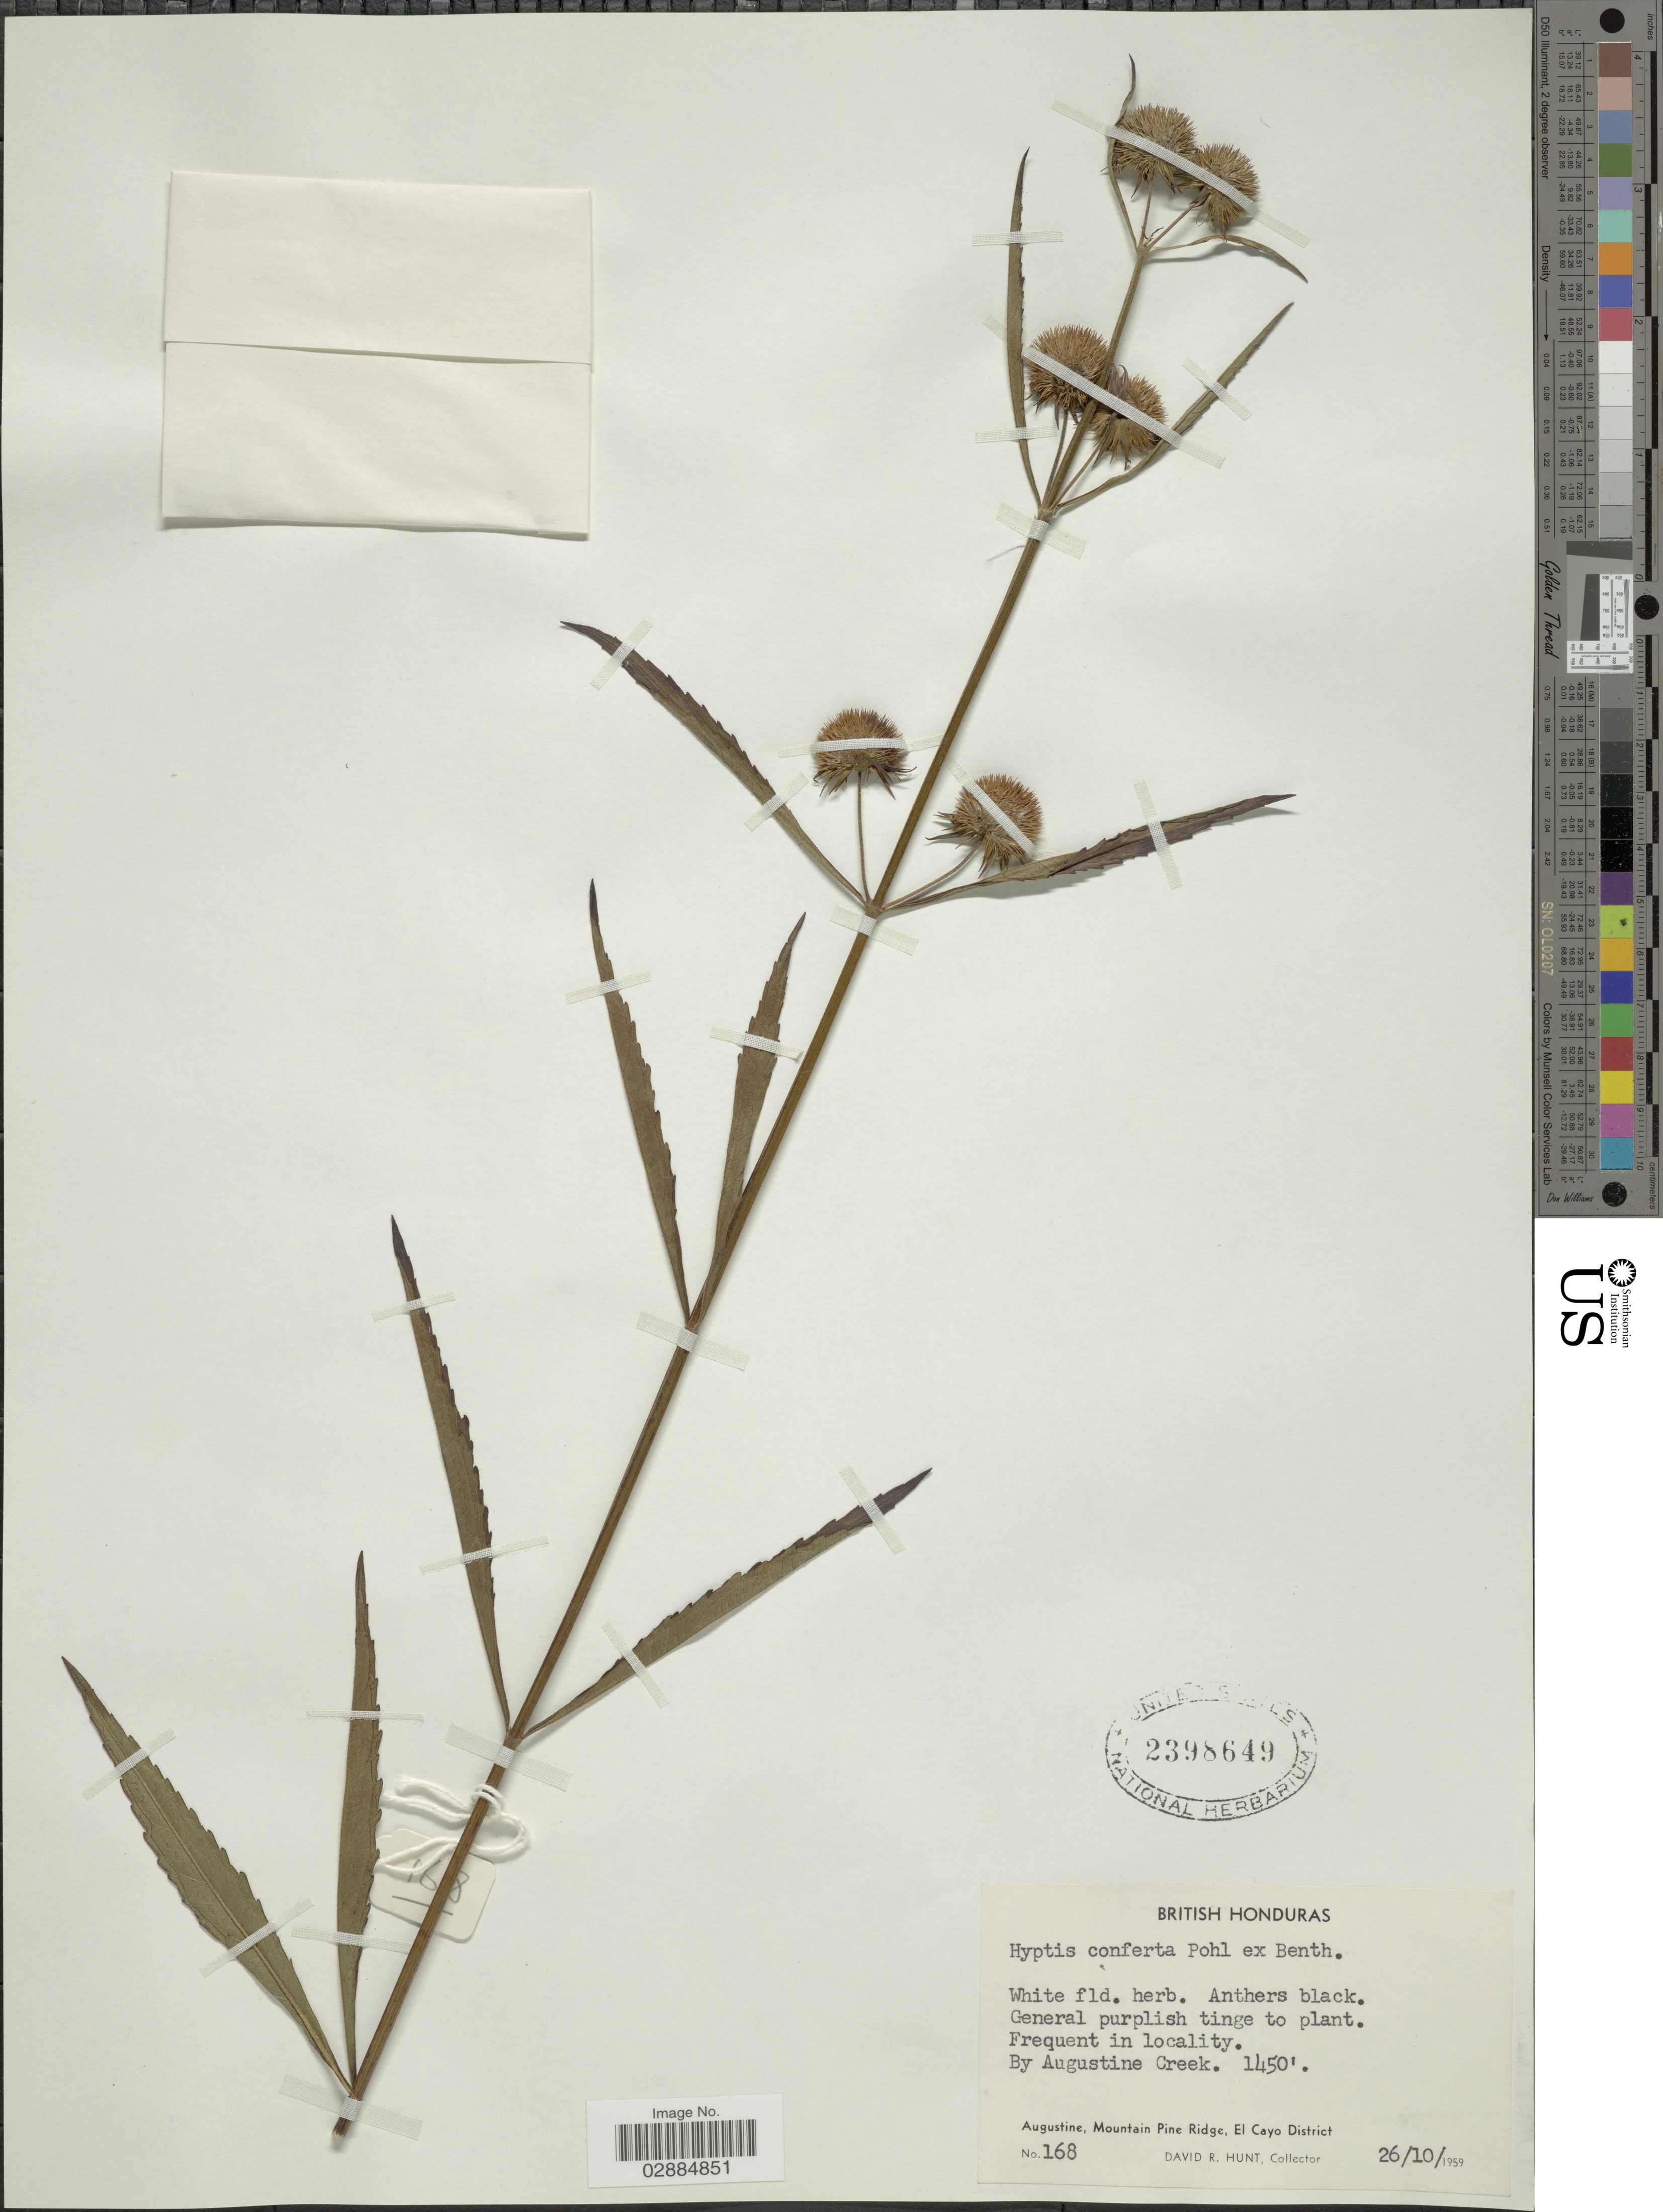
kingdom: Plantae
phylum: Tracheophyta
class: Magnoliopsida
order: Lamiales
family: Lamiaceae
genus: Hyptis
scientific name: Hyptis conferta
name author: Pohl ex Benth.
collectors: D. Hunt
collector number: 168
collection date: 1959-10-26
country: Belize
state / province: Cayo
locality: British Honduras, Augustine Creek, Augustine, Mountain Pine Ridge, El Cayo District.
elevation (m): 442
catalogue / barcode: US 2398649